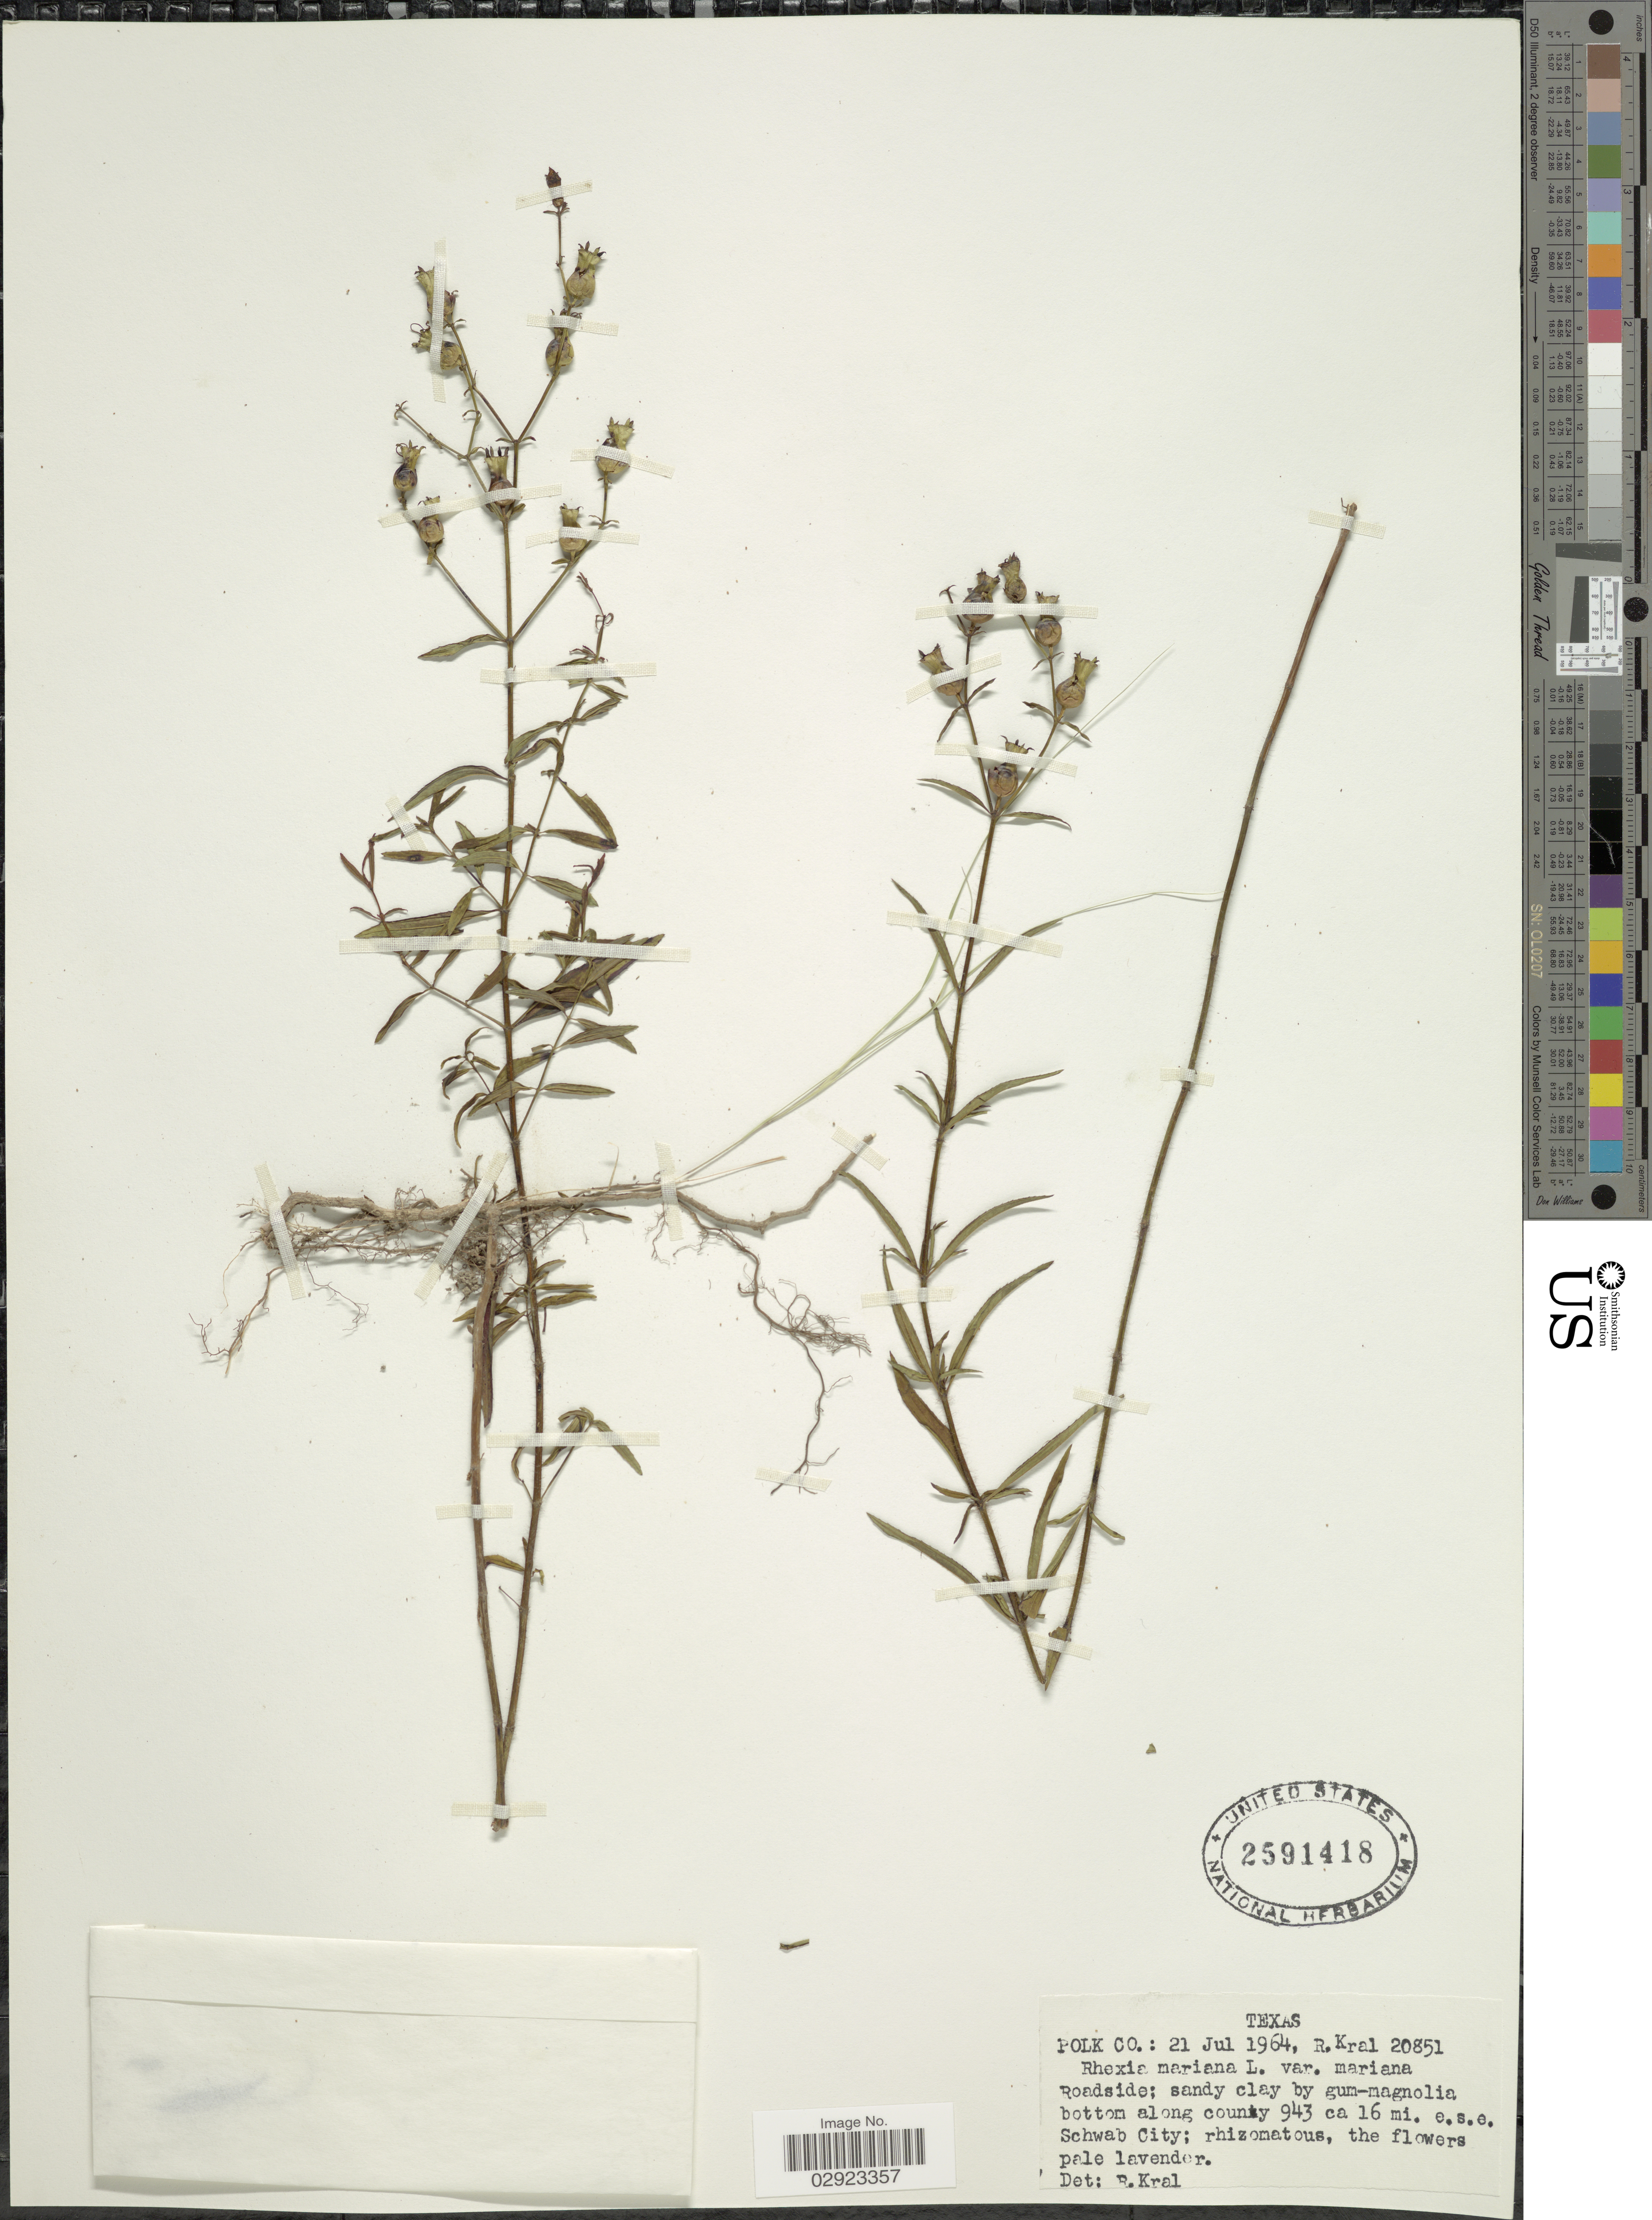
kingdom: Plantae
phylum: Tracheophyta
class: Magnoliopsida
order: Myrtales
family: Melastomataceae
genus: Rhexia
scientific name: Rhexia mariana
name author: L.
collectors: R. Kral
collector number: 20851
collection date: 1964-07-21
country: United States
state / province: Texas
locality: Polk Co., along county 943 ca 16 mi. e.s.e. Schwab City.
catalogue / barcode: US 2591418